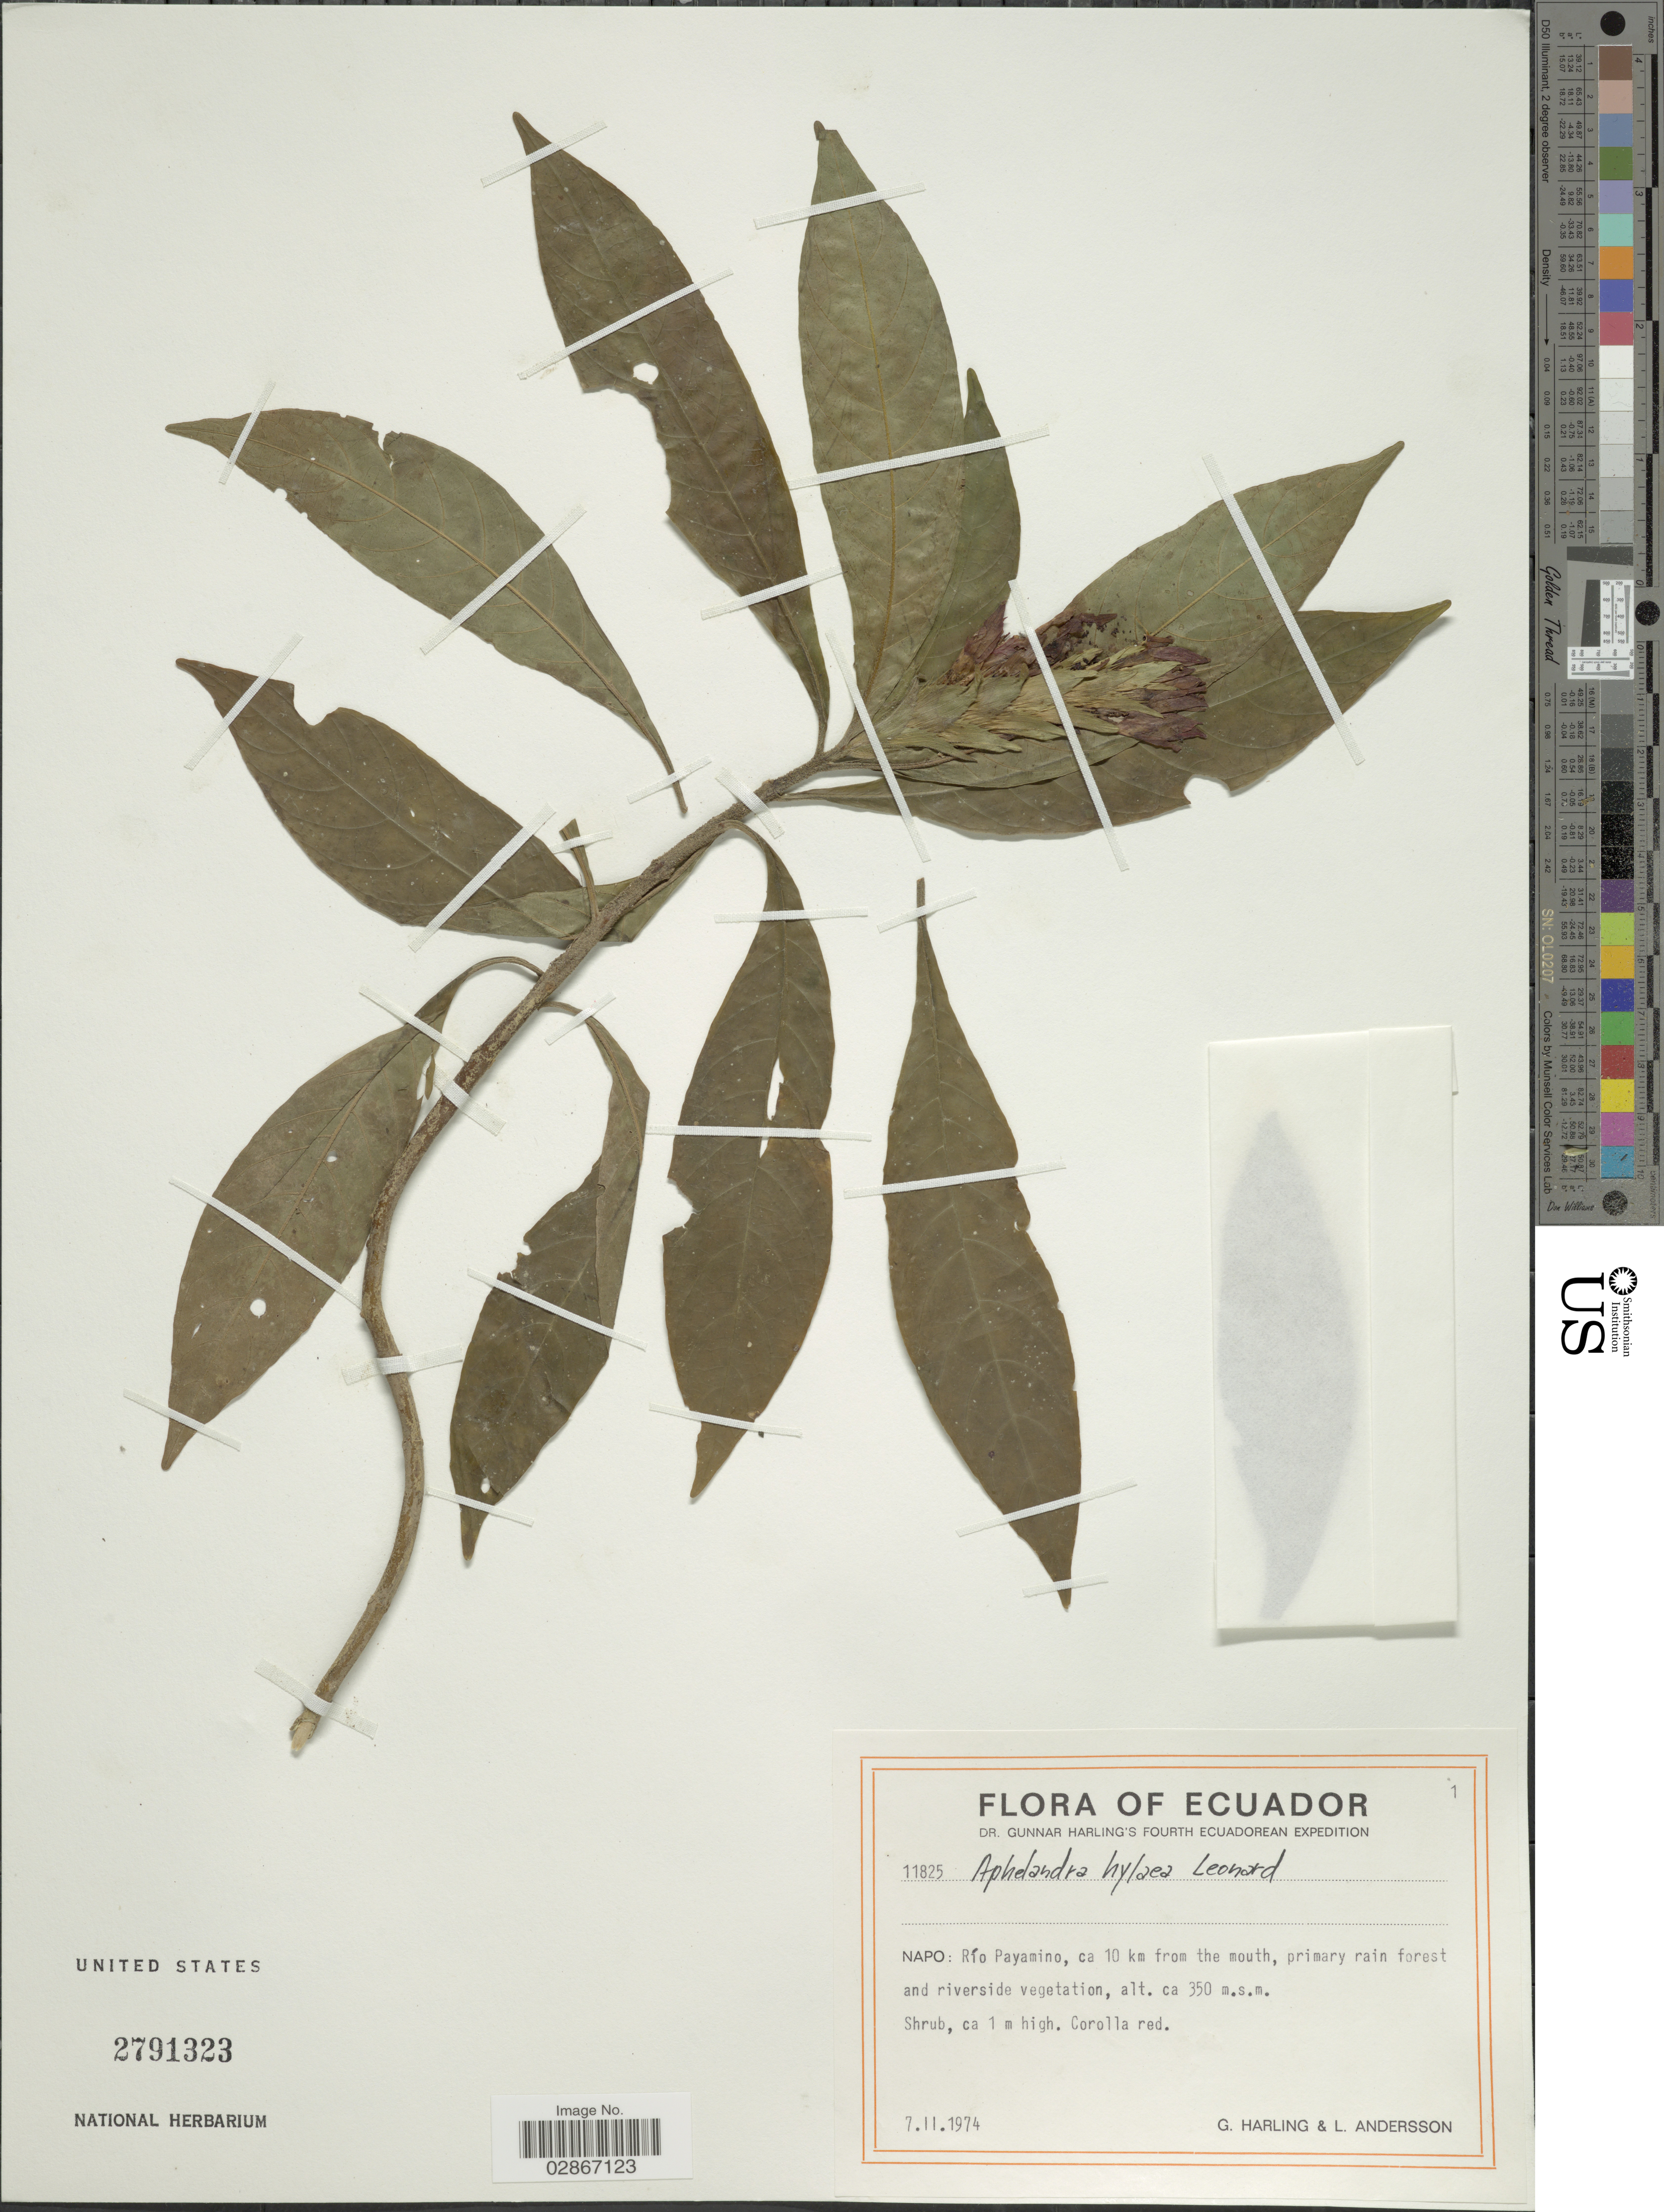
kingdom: Plantae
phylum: Tracheophyta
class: Magnoliopsida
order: Lamiales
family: Acanthaceae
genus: Aphelandra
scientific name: Aphelandra hylaea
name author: Leonard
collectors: G. Harling & L. Andersson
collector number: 11825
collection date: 1974-11-07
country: Ecuador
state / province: Napo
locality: Río Payamino, ca 10 km from the mouth.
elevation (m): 350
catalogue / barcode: US 2791323